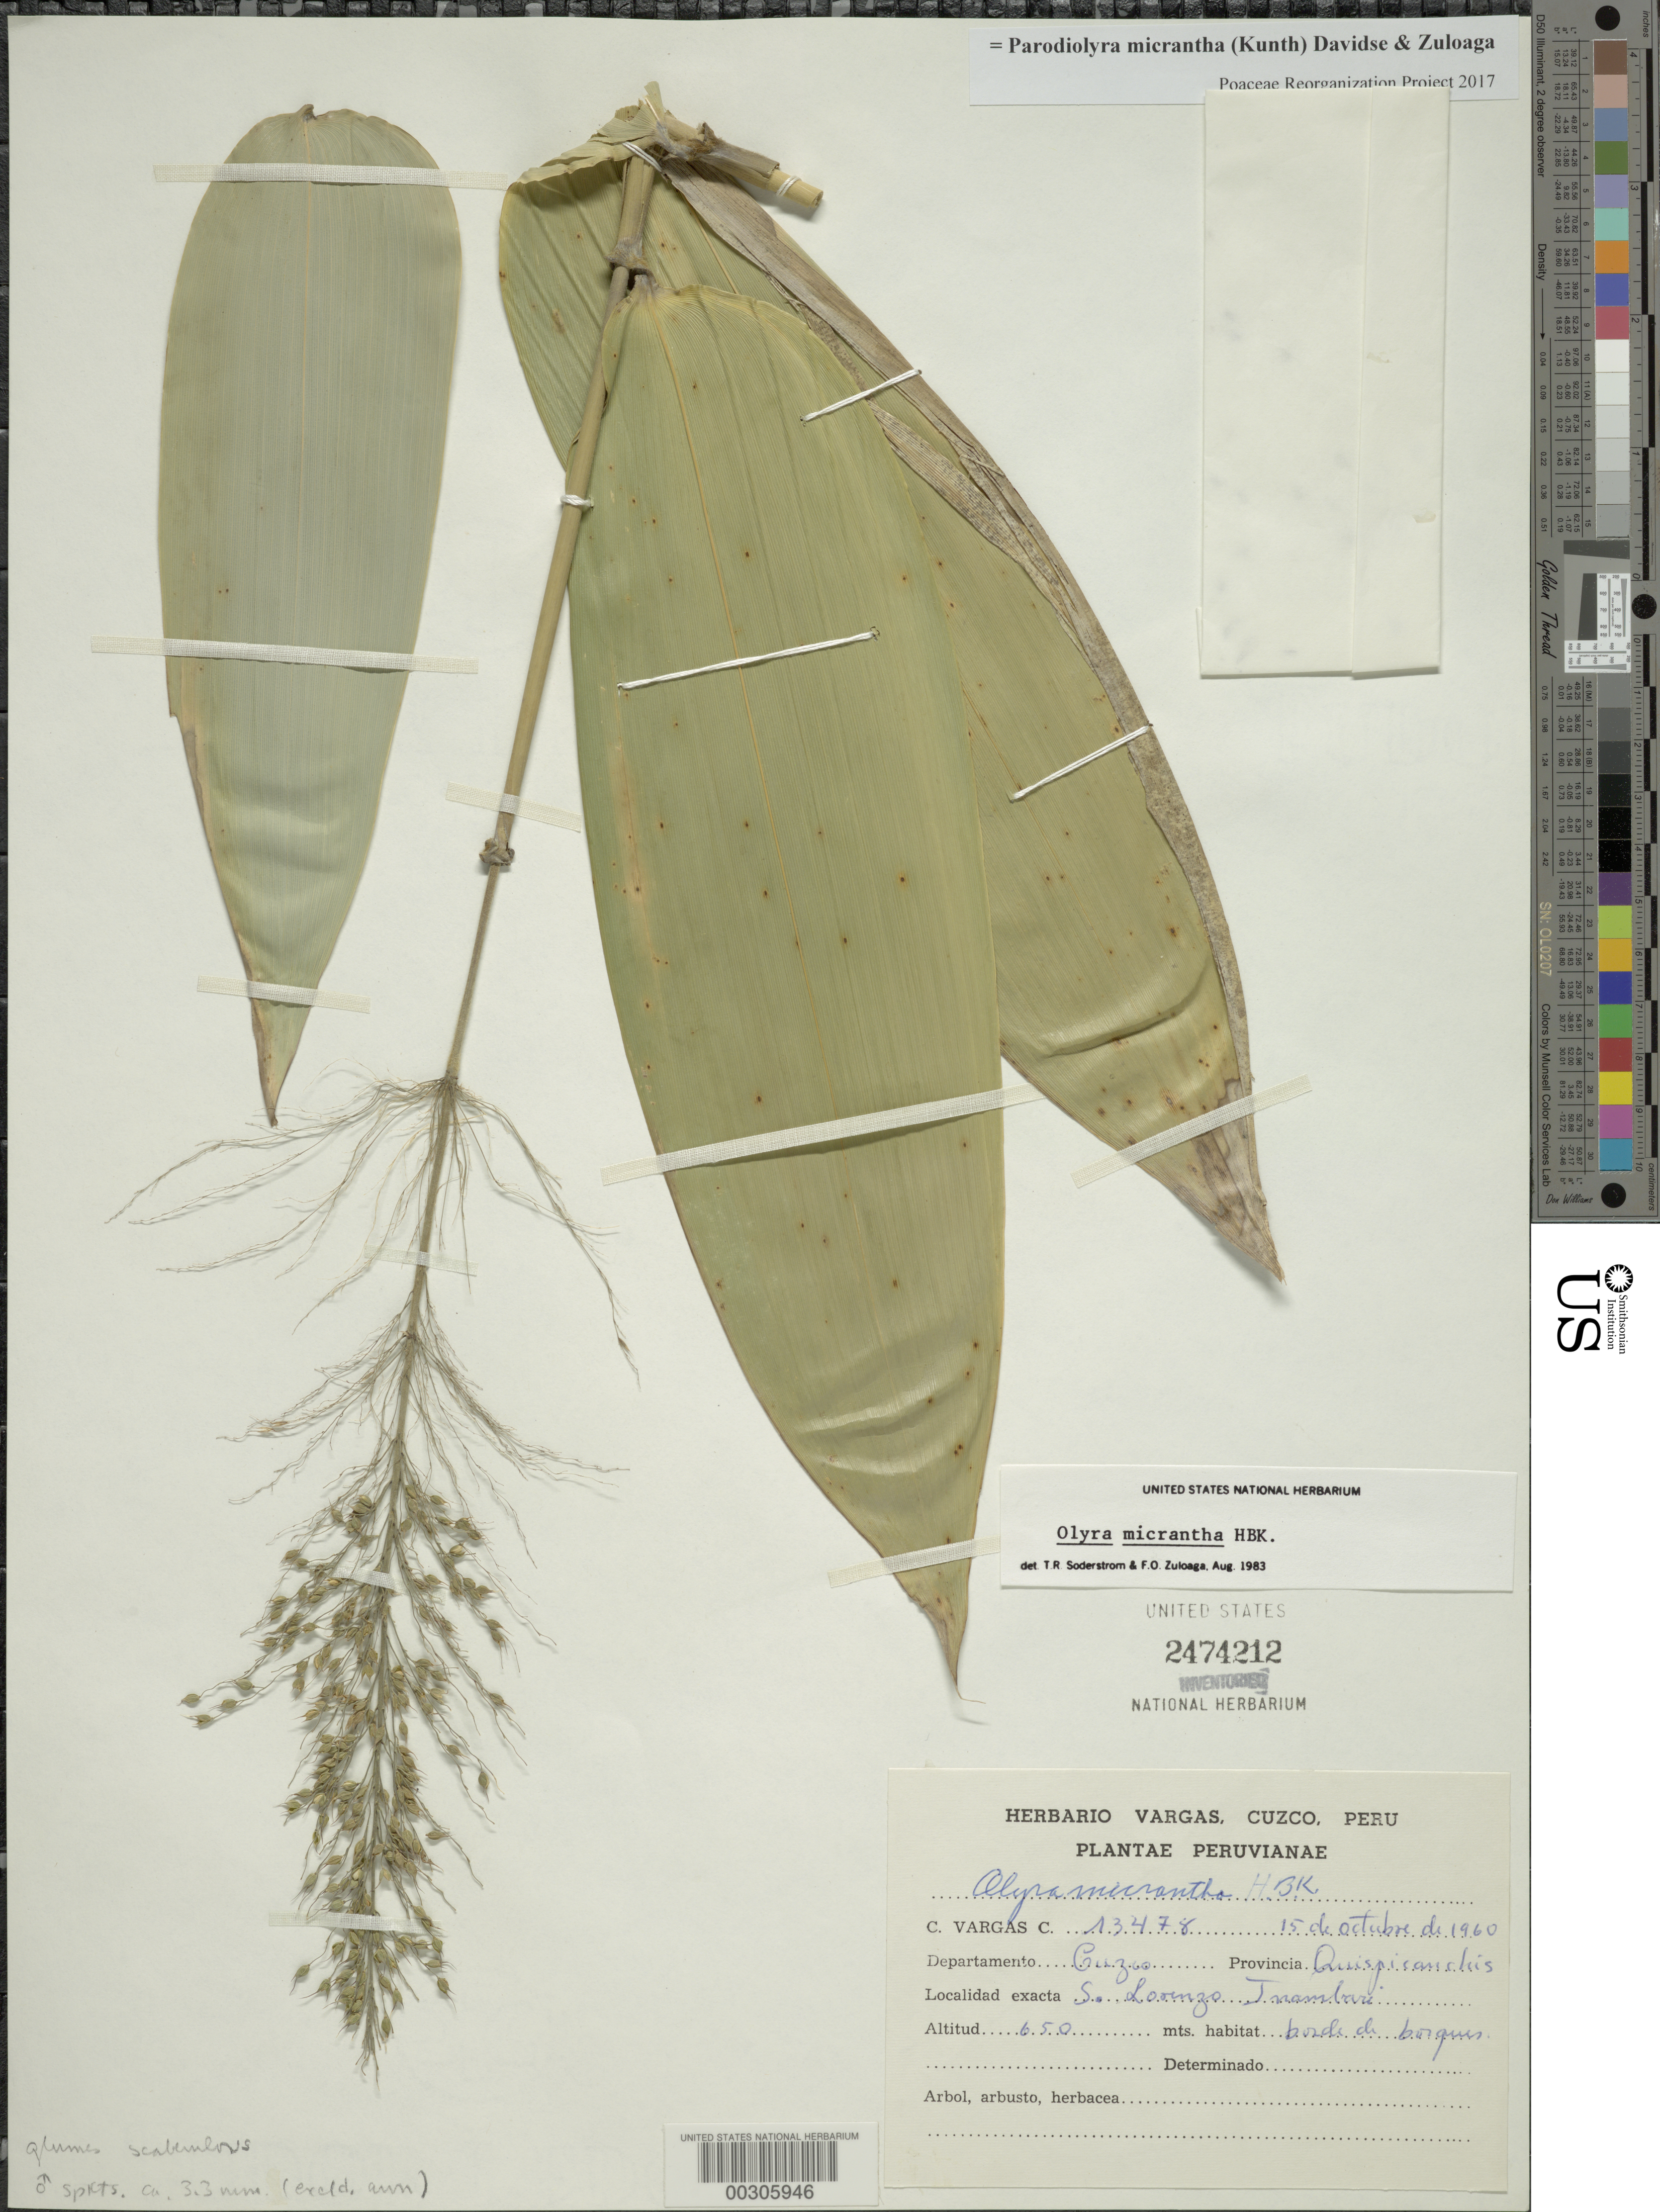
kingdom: Plantae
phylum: Tracheophyta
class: Liliopsida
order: Poales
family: Poaceae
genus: Parodiolyra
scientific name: Parodiolyra micrantha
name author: (Kunth) Davidse & Zuloaga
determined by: Poaceae Reorganization Project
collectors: C. Vargas Calderón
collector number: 13478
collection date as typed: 15 Oct 1960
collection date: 1960-10-15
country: Peru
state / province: Cusco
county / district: Quispicanchis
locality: Quispicanchis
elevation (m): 650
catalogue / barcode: US 2474212